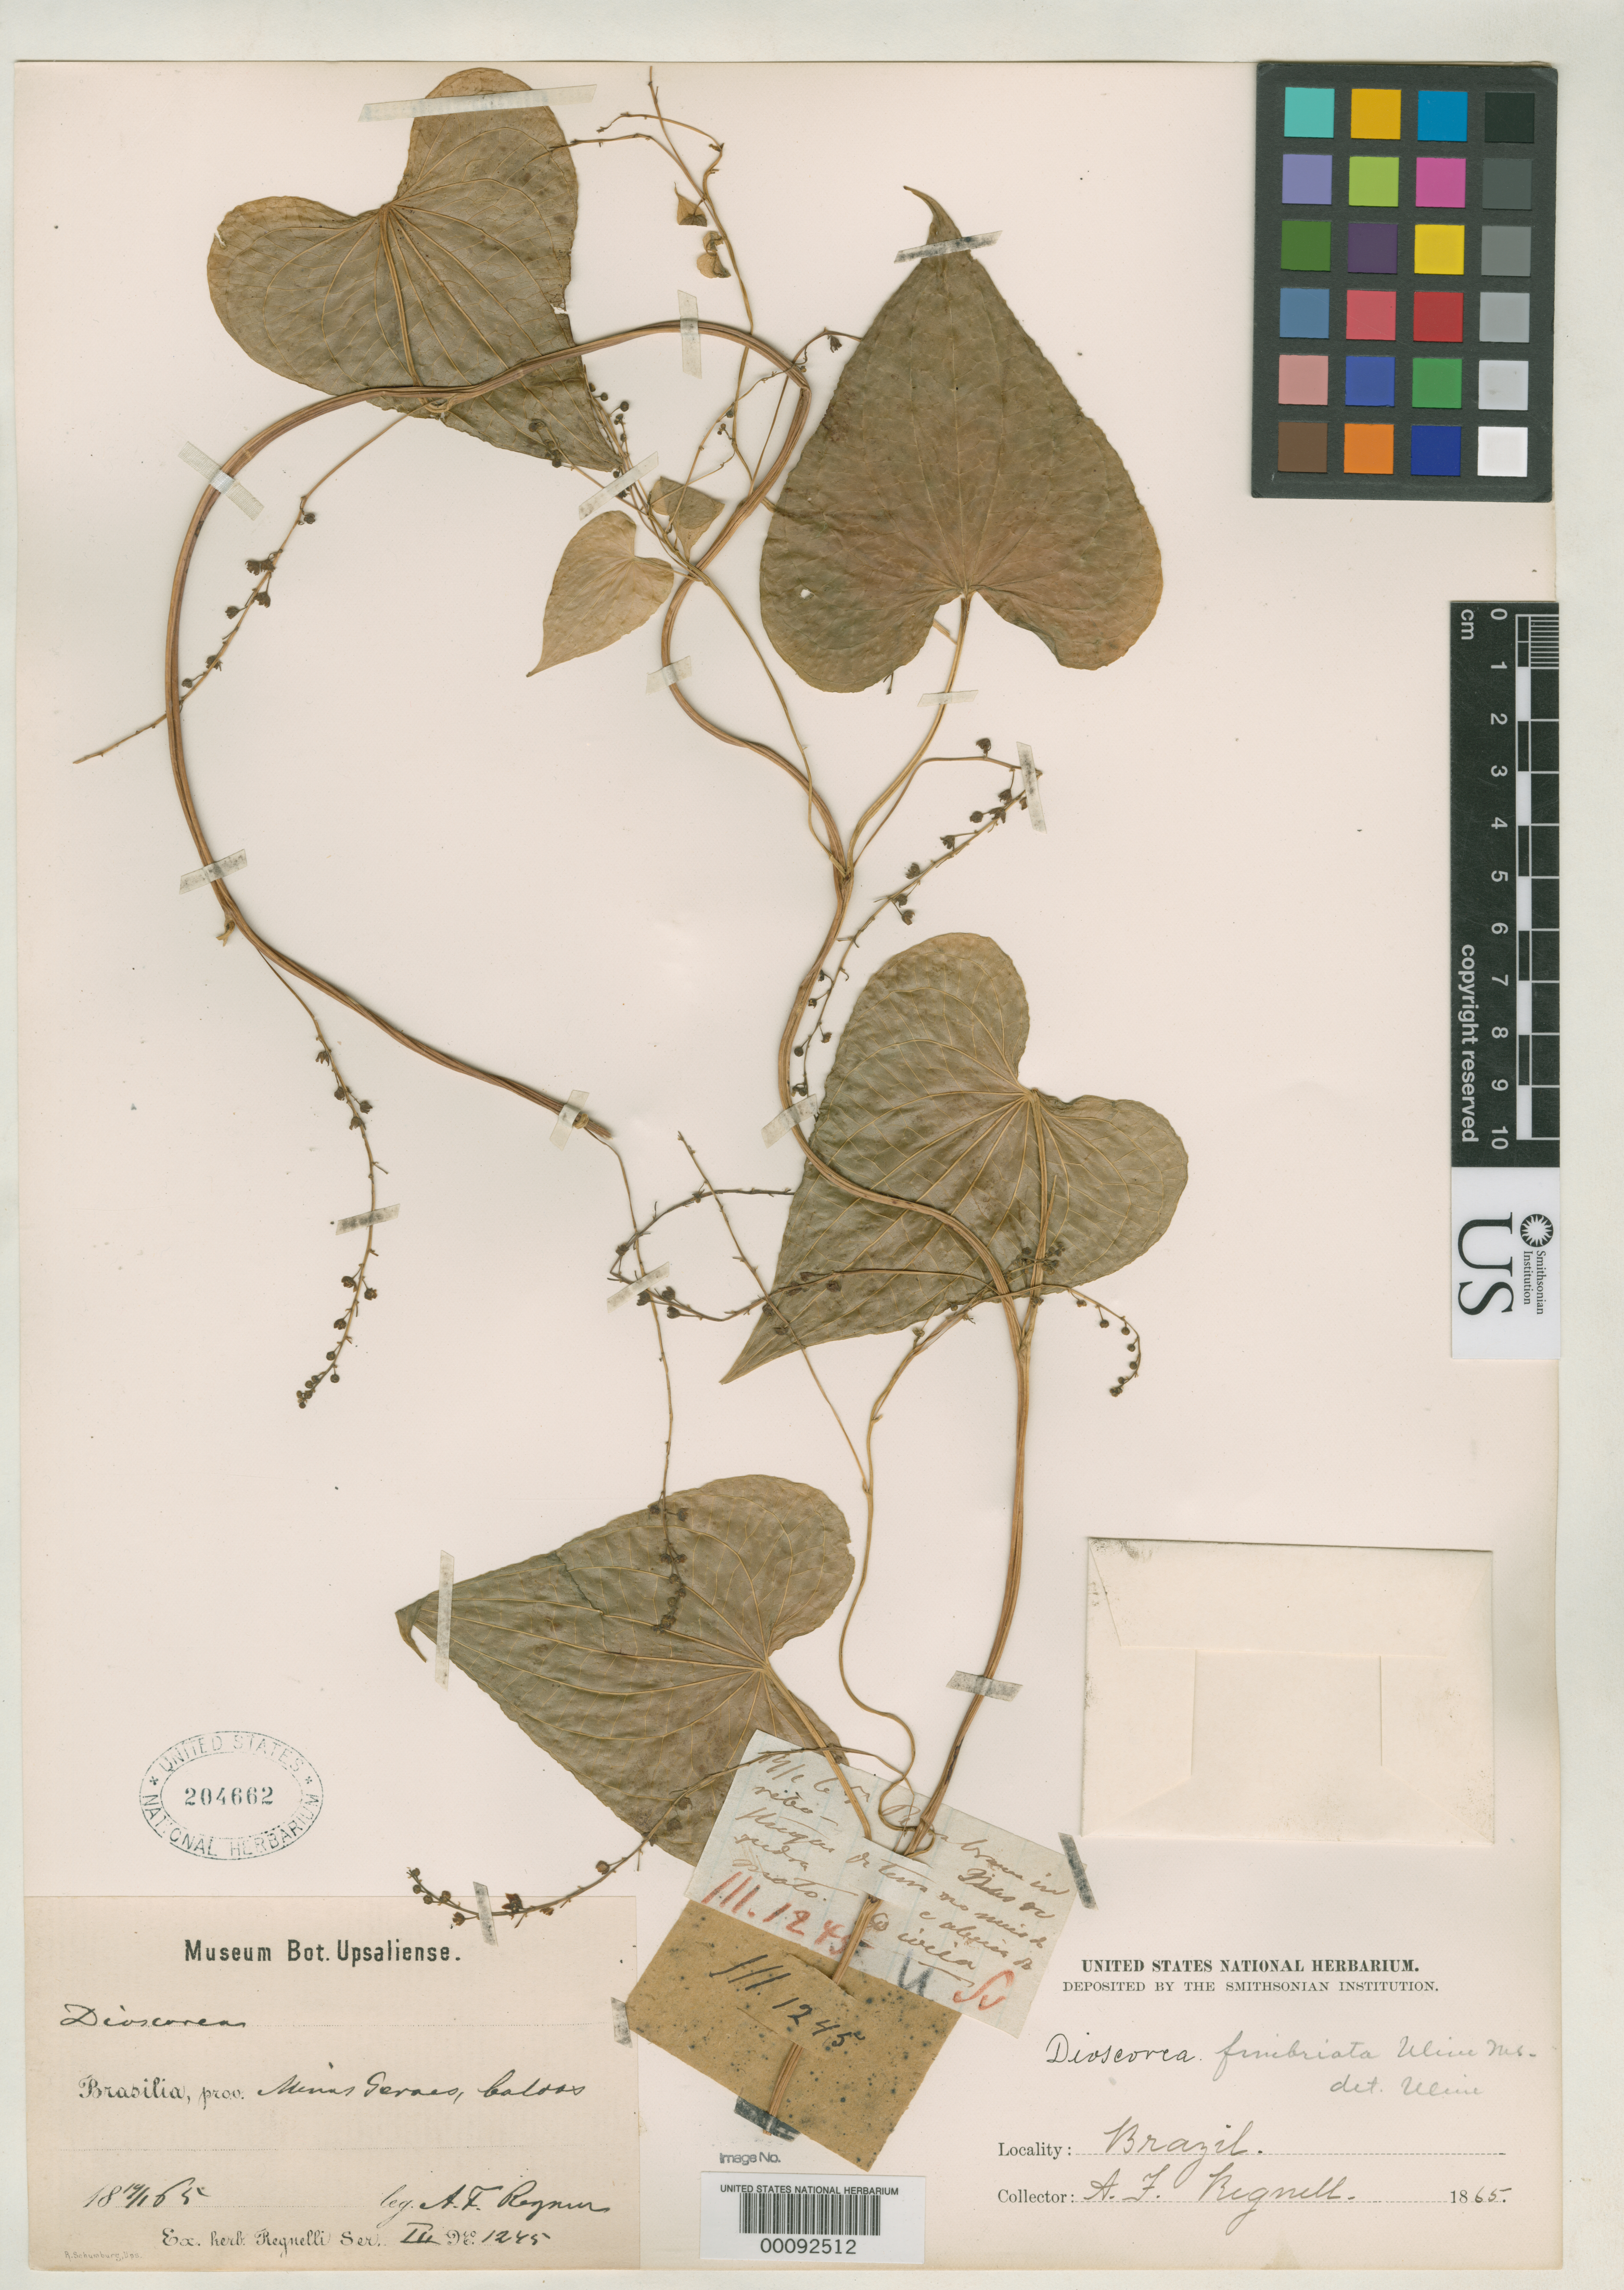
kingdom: Plantae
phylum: Tracheophyta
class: Liliopsida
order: Dioscoreales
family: Dioscoreaceae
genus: Dioscorea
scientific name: Dioscorea fimbriata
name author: Uline ex R. Knuth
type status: Isotype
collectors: A. F. Regnell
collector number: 1245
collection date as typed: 19 Jan 1865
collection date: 1865-01-19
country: Brazil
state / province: Minas Gerais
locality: Caldas.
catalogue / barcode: US 204662